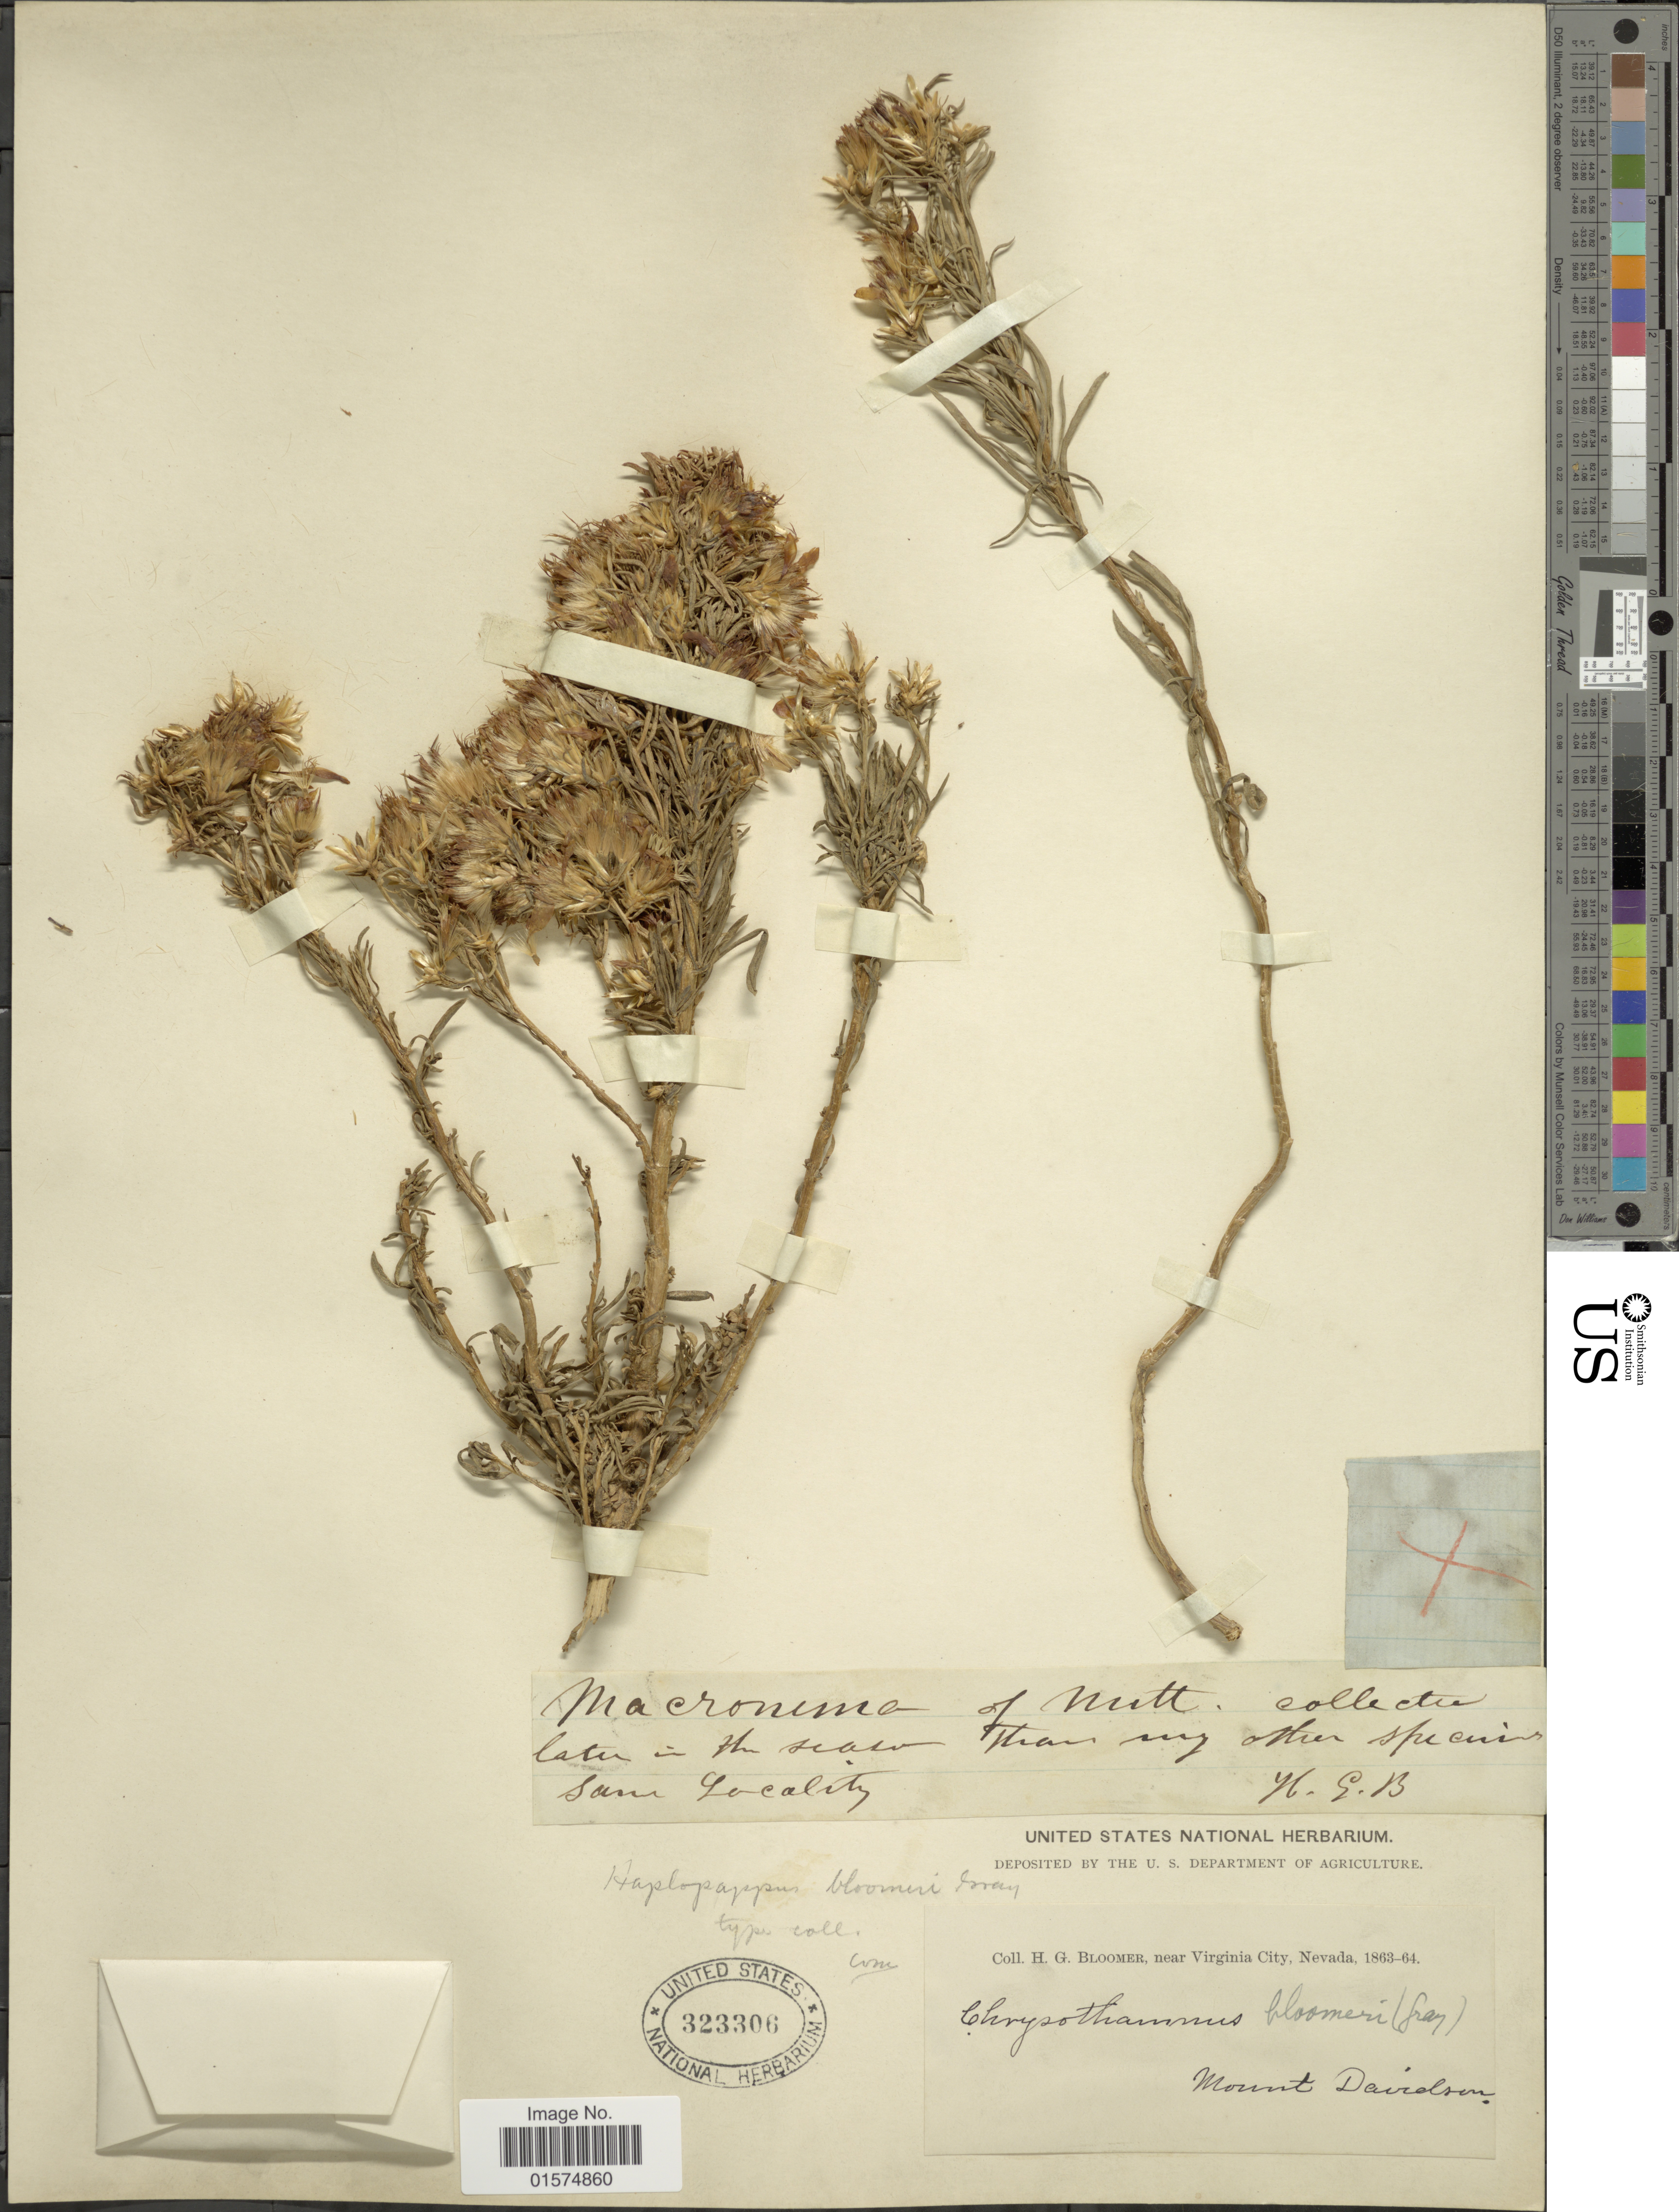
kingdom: Plantae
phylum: Tracheophyta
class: Magnoliopsida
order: Asterales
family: Asteraceae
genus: Ericameria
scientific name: Ericameria bloomeri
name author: (A. Gray) J.F. Macbr.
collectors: H. Bloomer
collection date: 1863/1864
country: United States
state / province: Nevada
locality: Near Virginia City. Mount Davidson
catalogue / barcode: US 323306